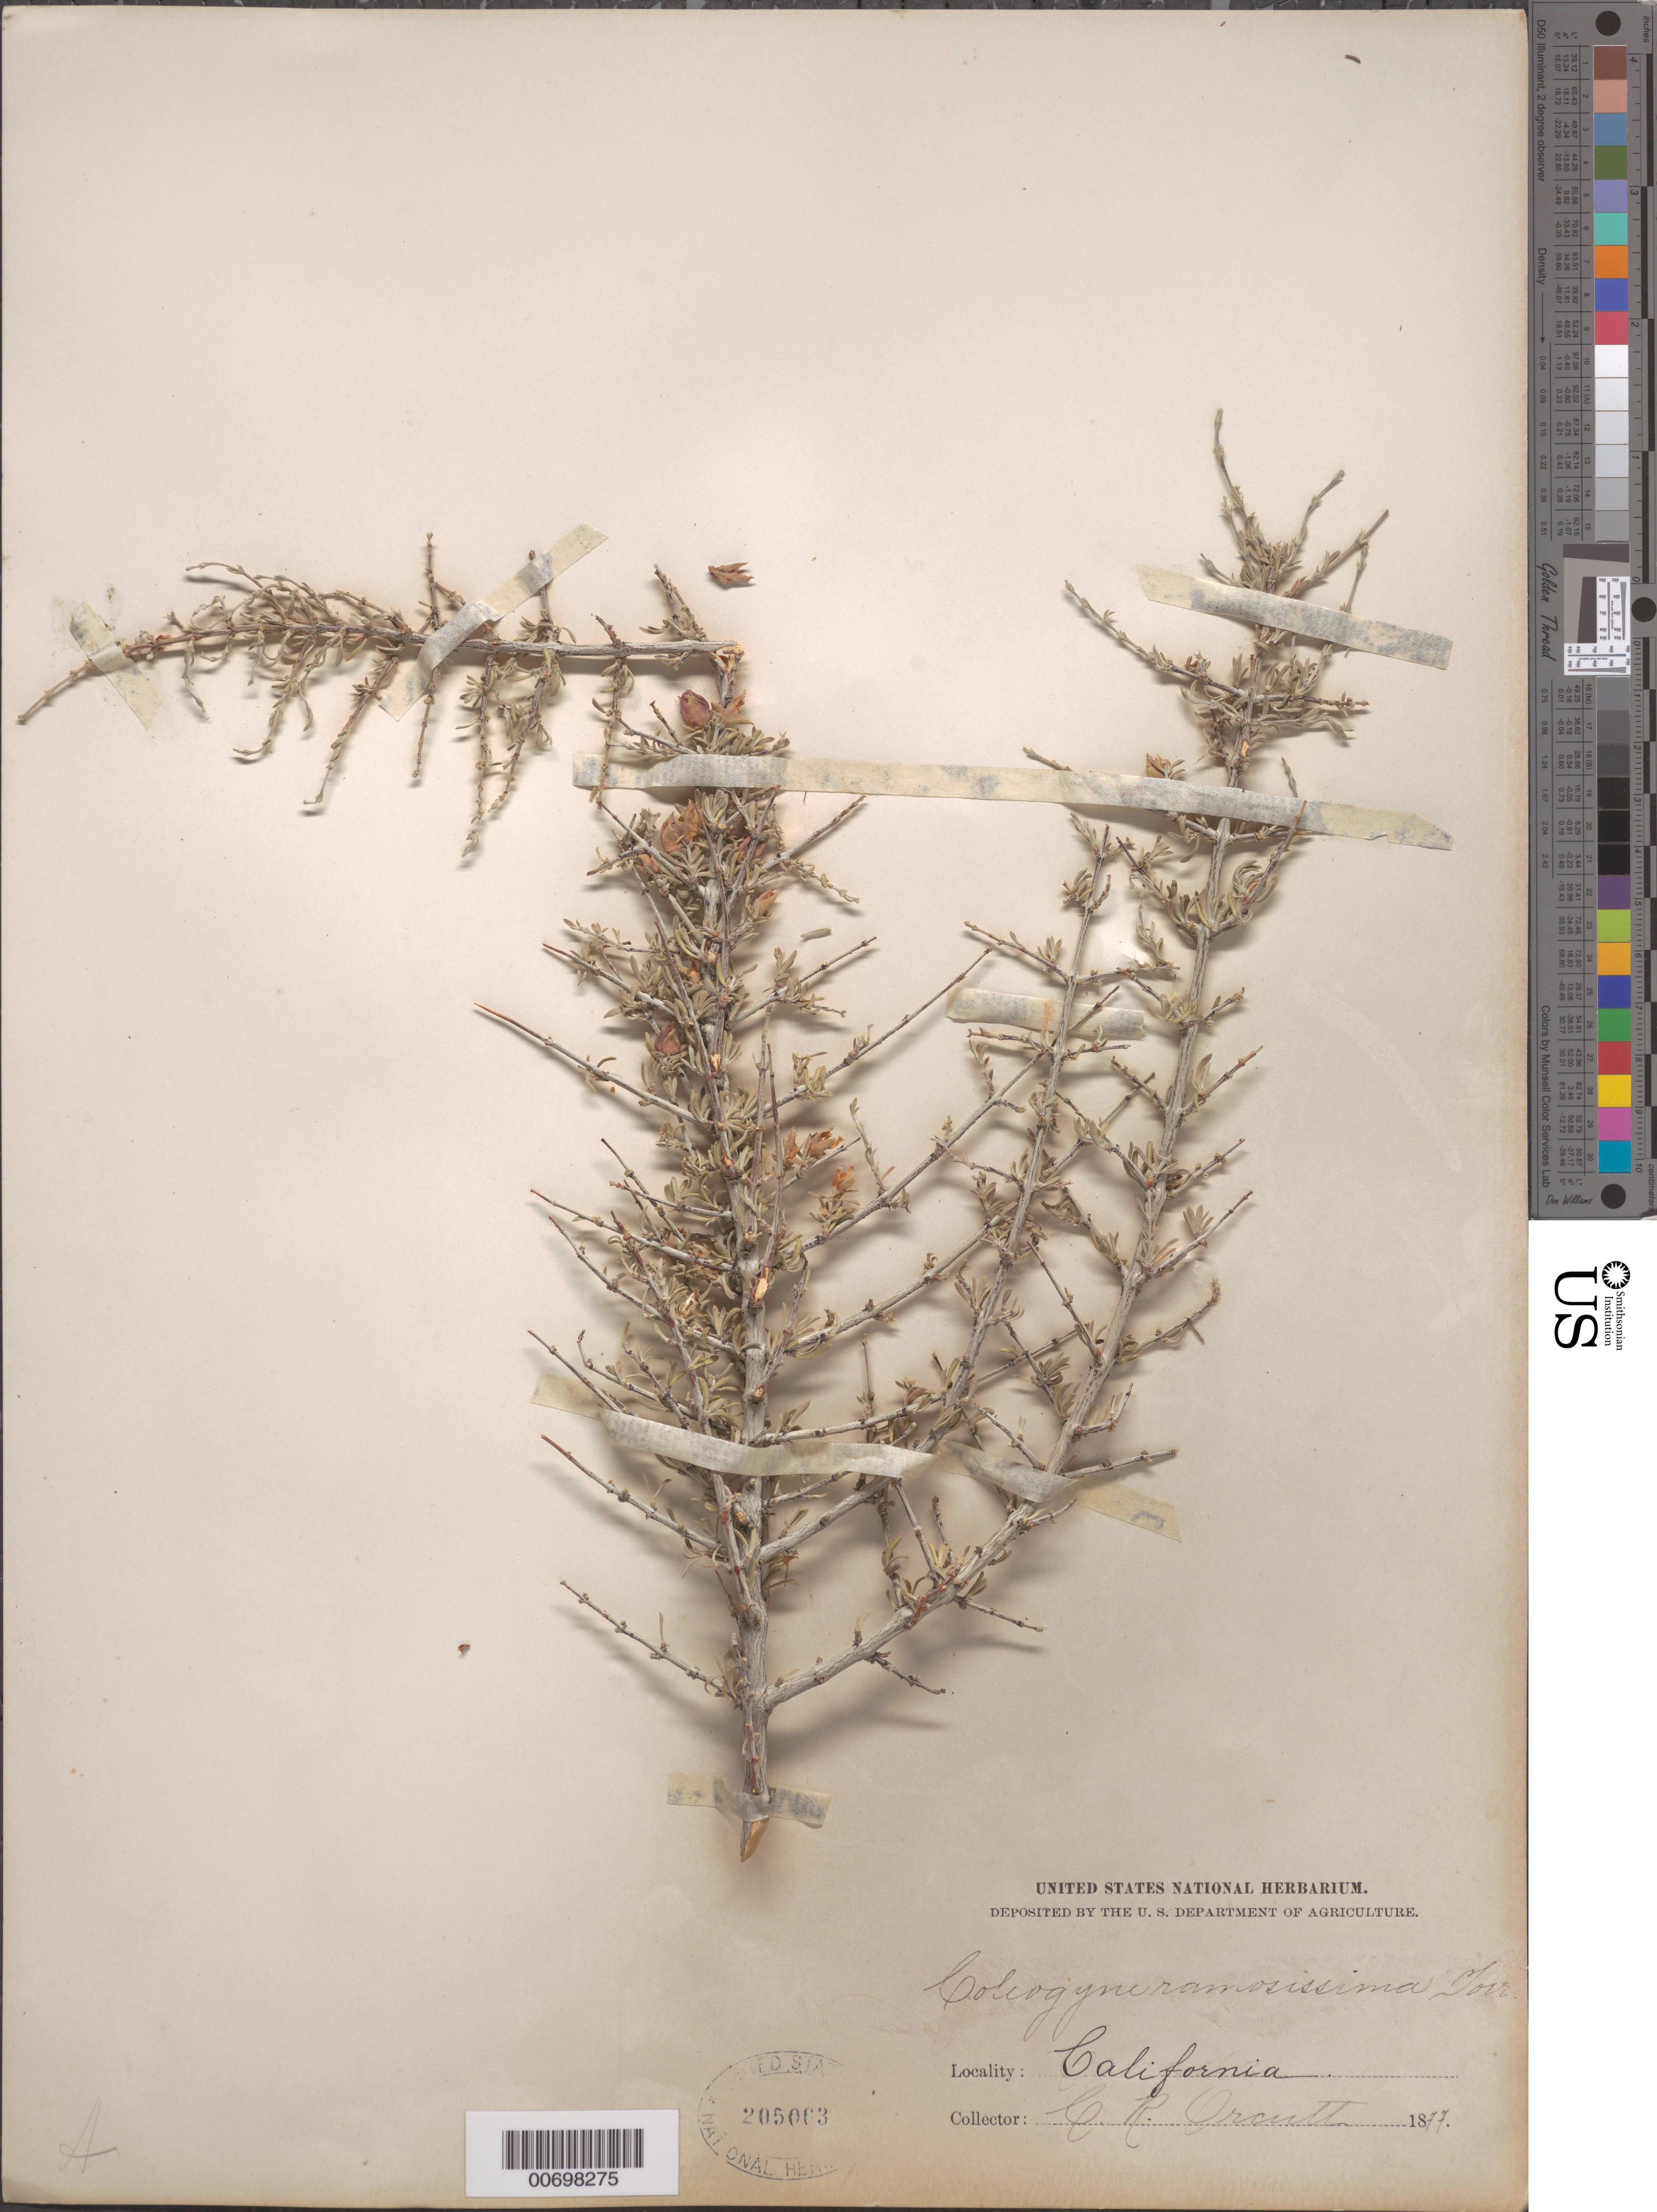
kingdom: Plantae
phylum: Tracheophyta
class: Magnoliopsida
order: Rosales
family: Rosaceae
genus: Coleogyne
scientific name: Coleogyne ramosissima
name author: Torr.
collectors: C. R. Orcutt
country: United States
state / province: California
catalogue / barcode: US 205063